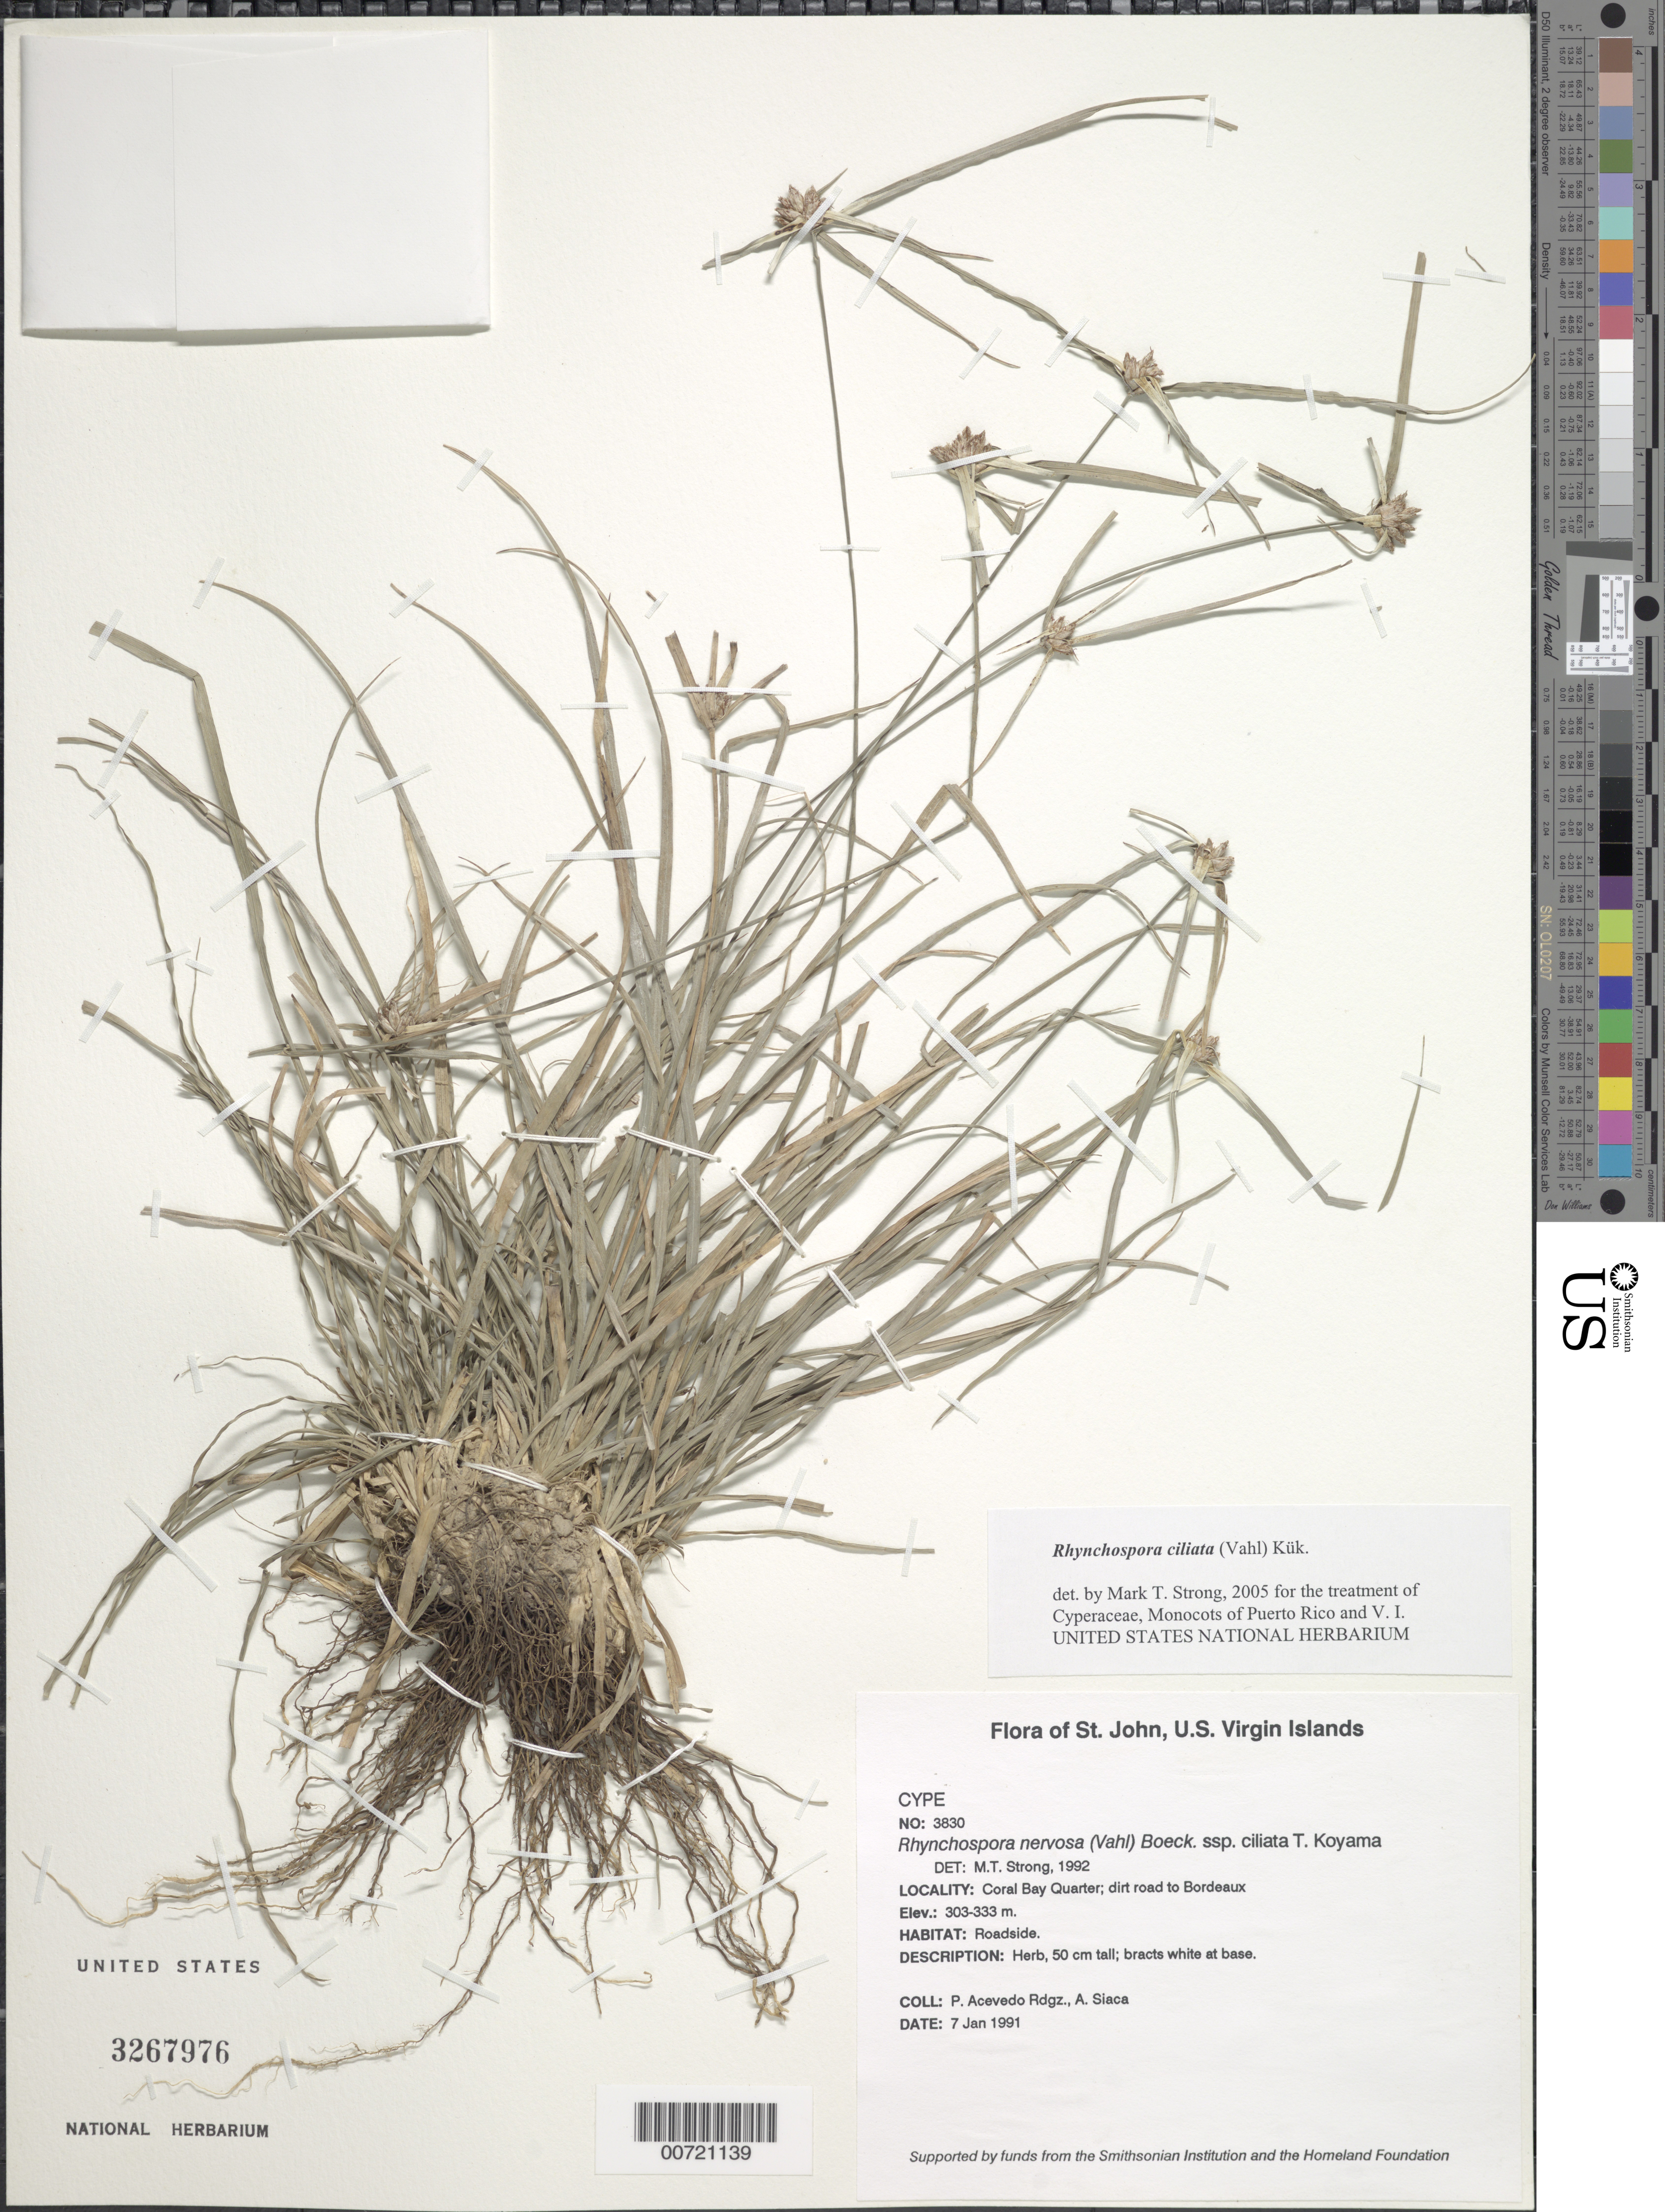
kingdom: Plantae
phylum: Tracheophyta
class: Liliopsida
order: Poales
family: Cyperaceae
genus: Rhynchospora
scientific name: Rhynchospora ciliata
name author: (G. Mey.) Kük.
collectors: P. Acevedo-Rodr. & A. Siaca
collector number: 3830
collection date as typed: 07 Jan 1991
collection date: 1991-01-07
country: U.S. Virgin Islands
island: St. John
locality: Coral Bay Quarter; dirt road to Bordeaux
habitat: Roadside.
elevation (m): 303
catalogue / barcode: US 3267976